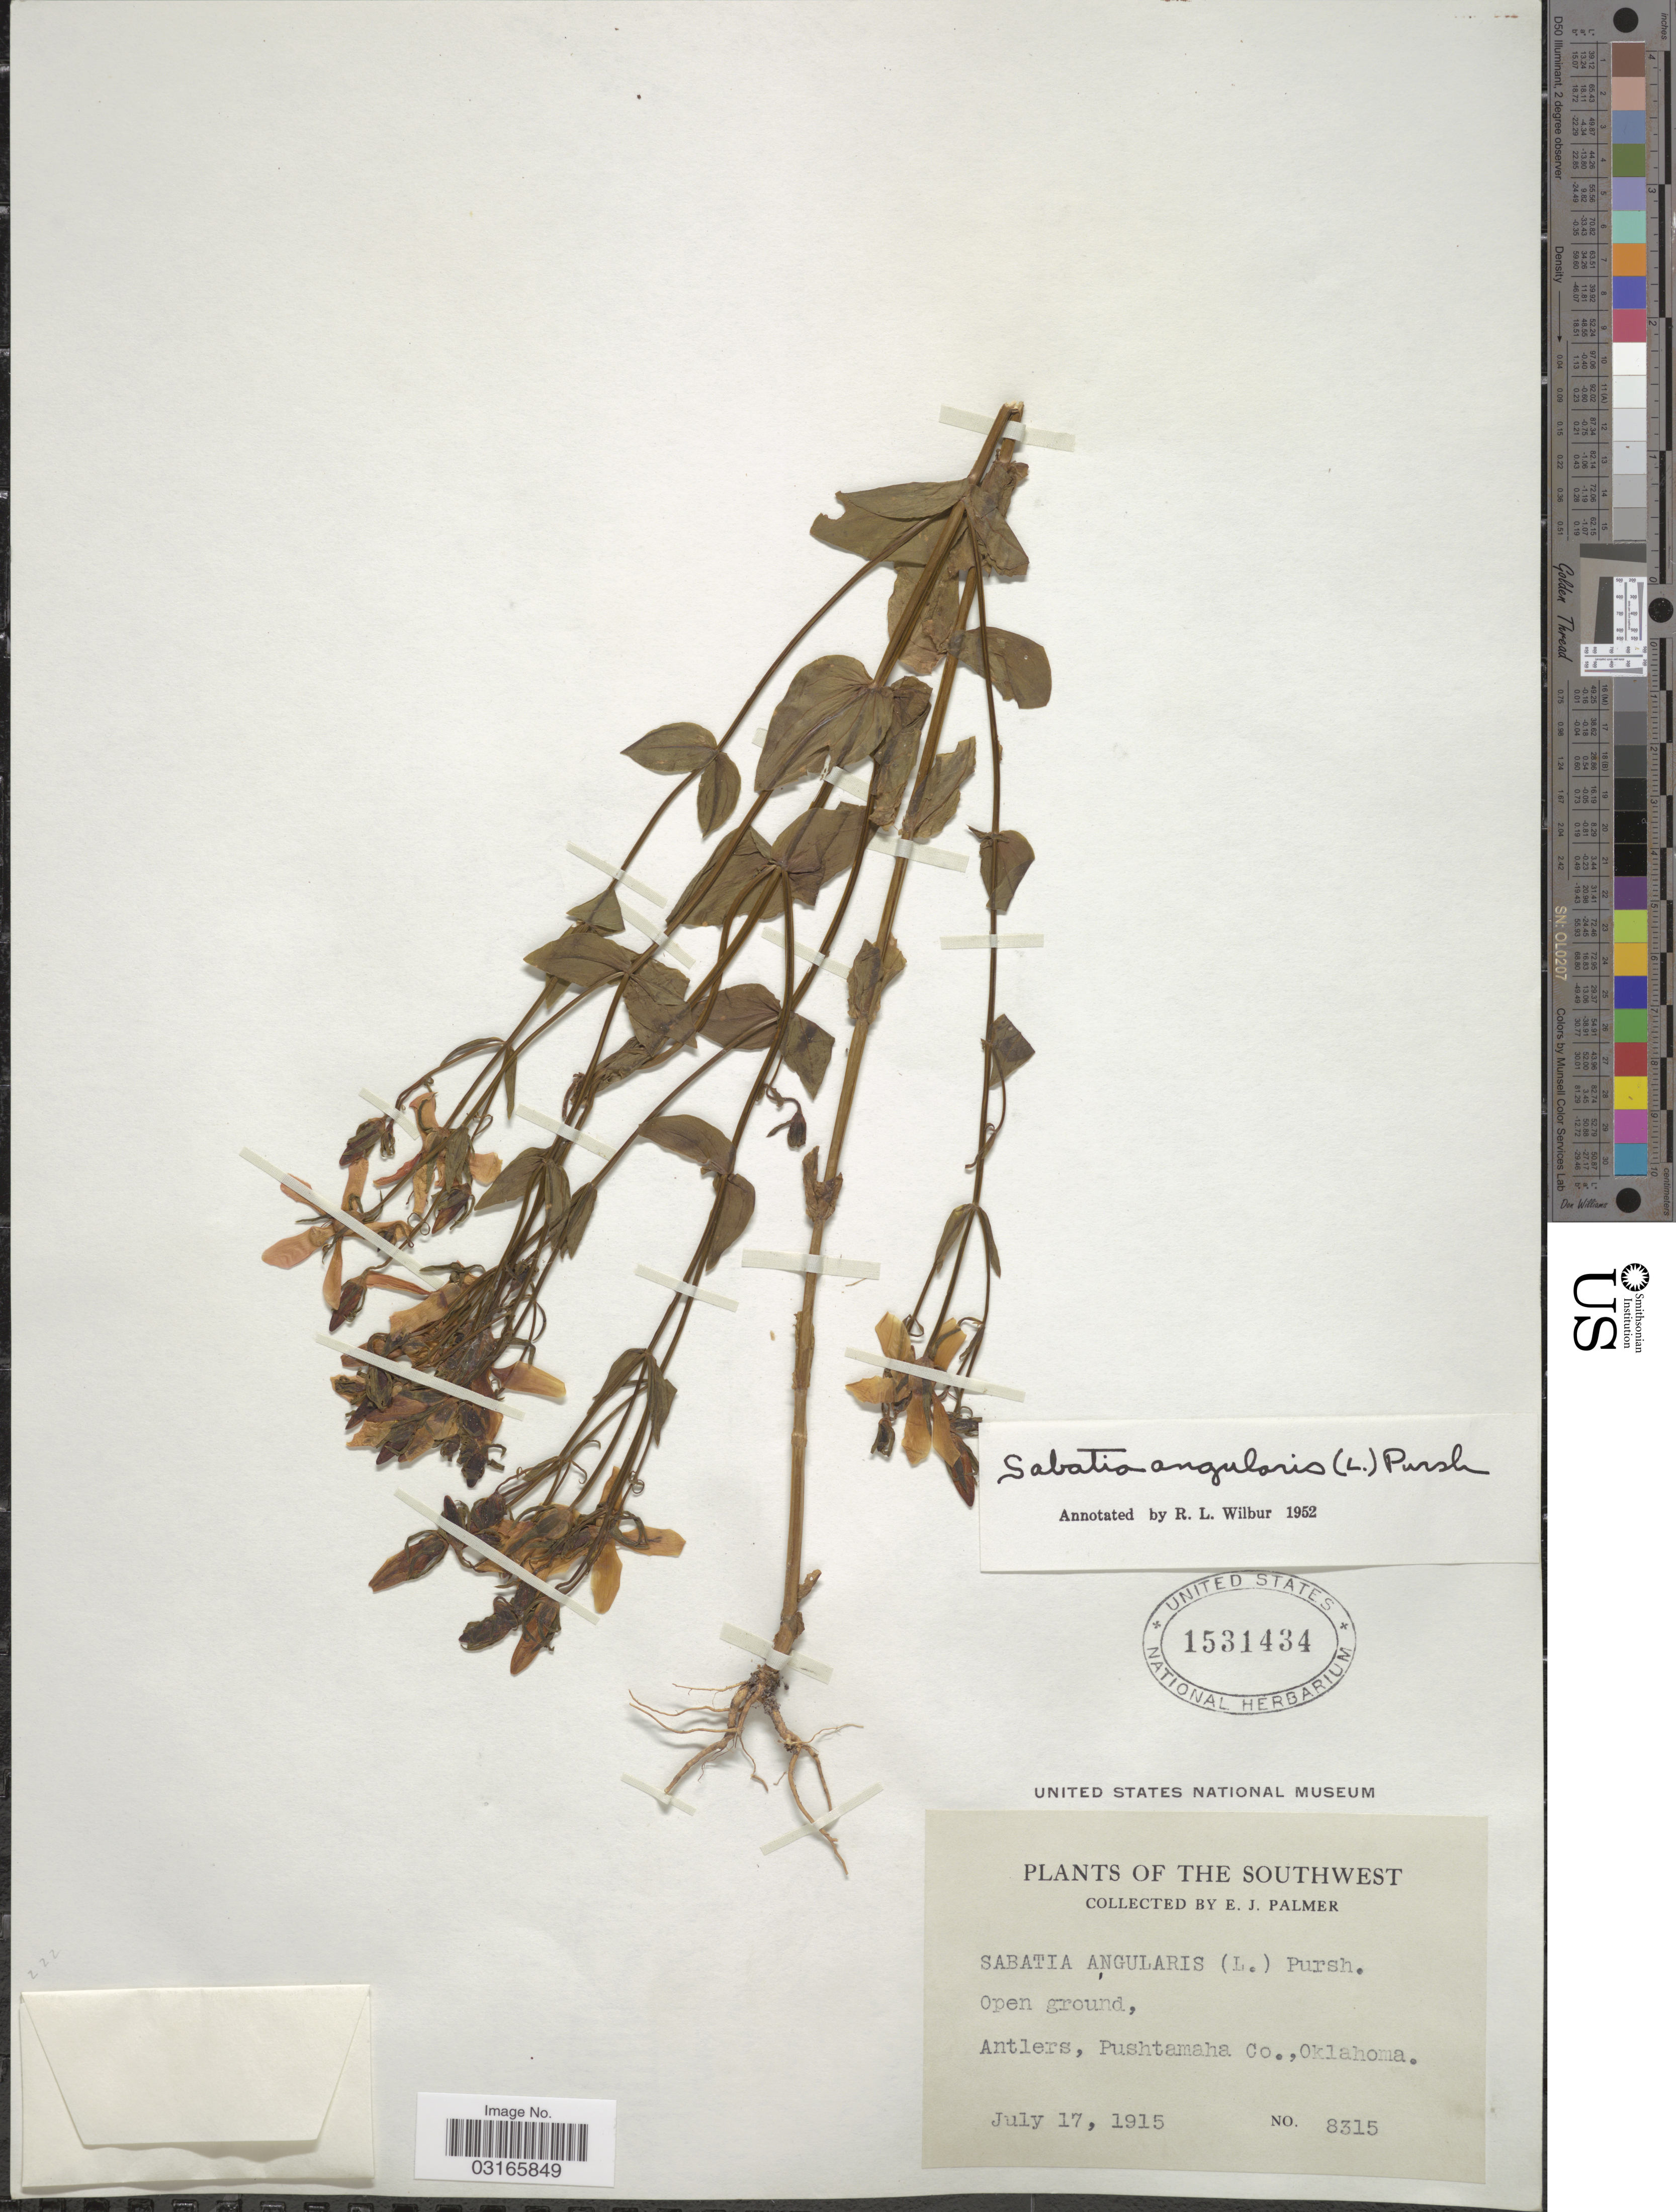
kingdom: Plantae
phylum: Tracheophyta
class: Magnoliopsida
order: Gentianales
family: Gentianaceae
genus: Sabatia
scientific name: Sabatia angularis (L.) Pursh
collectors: E. J. Palmer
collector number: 8315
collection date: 1915-07-17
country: United States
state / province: Oklahoma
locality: Southwest. Antlers, Pushtamaha Co.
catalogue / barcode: US 1531434